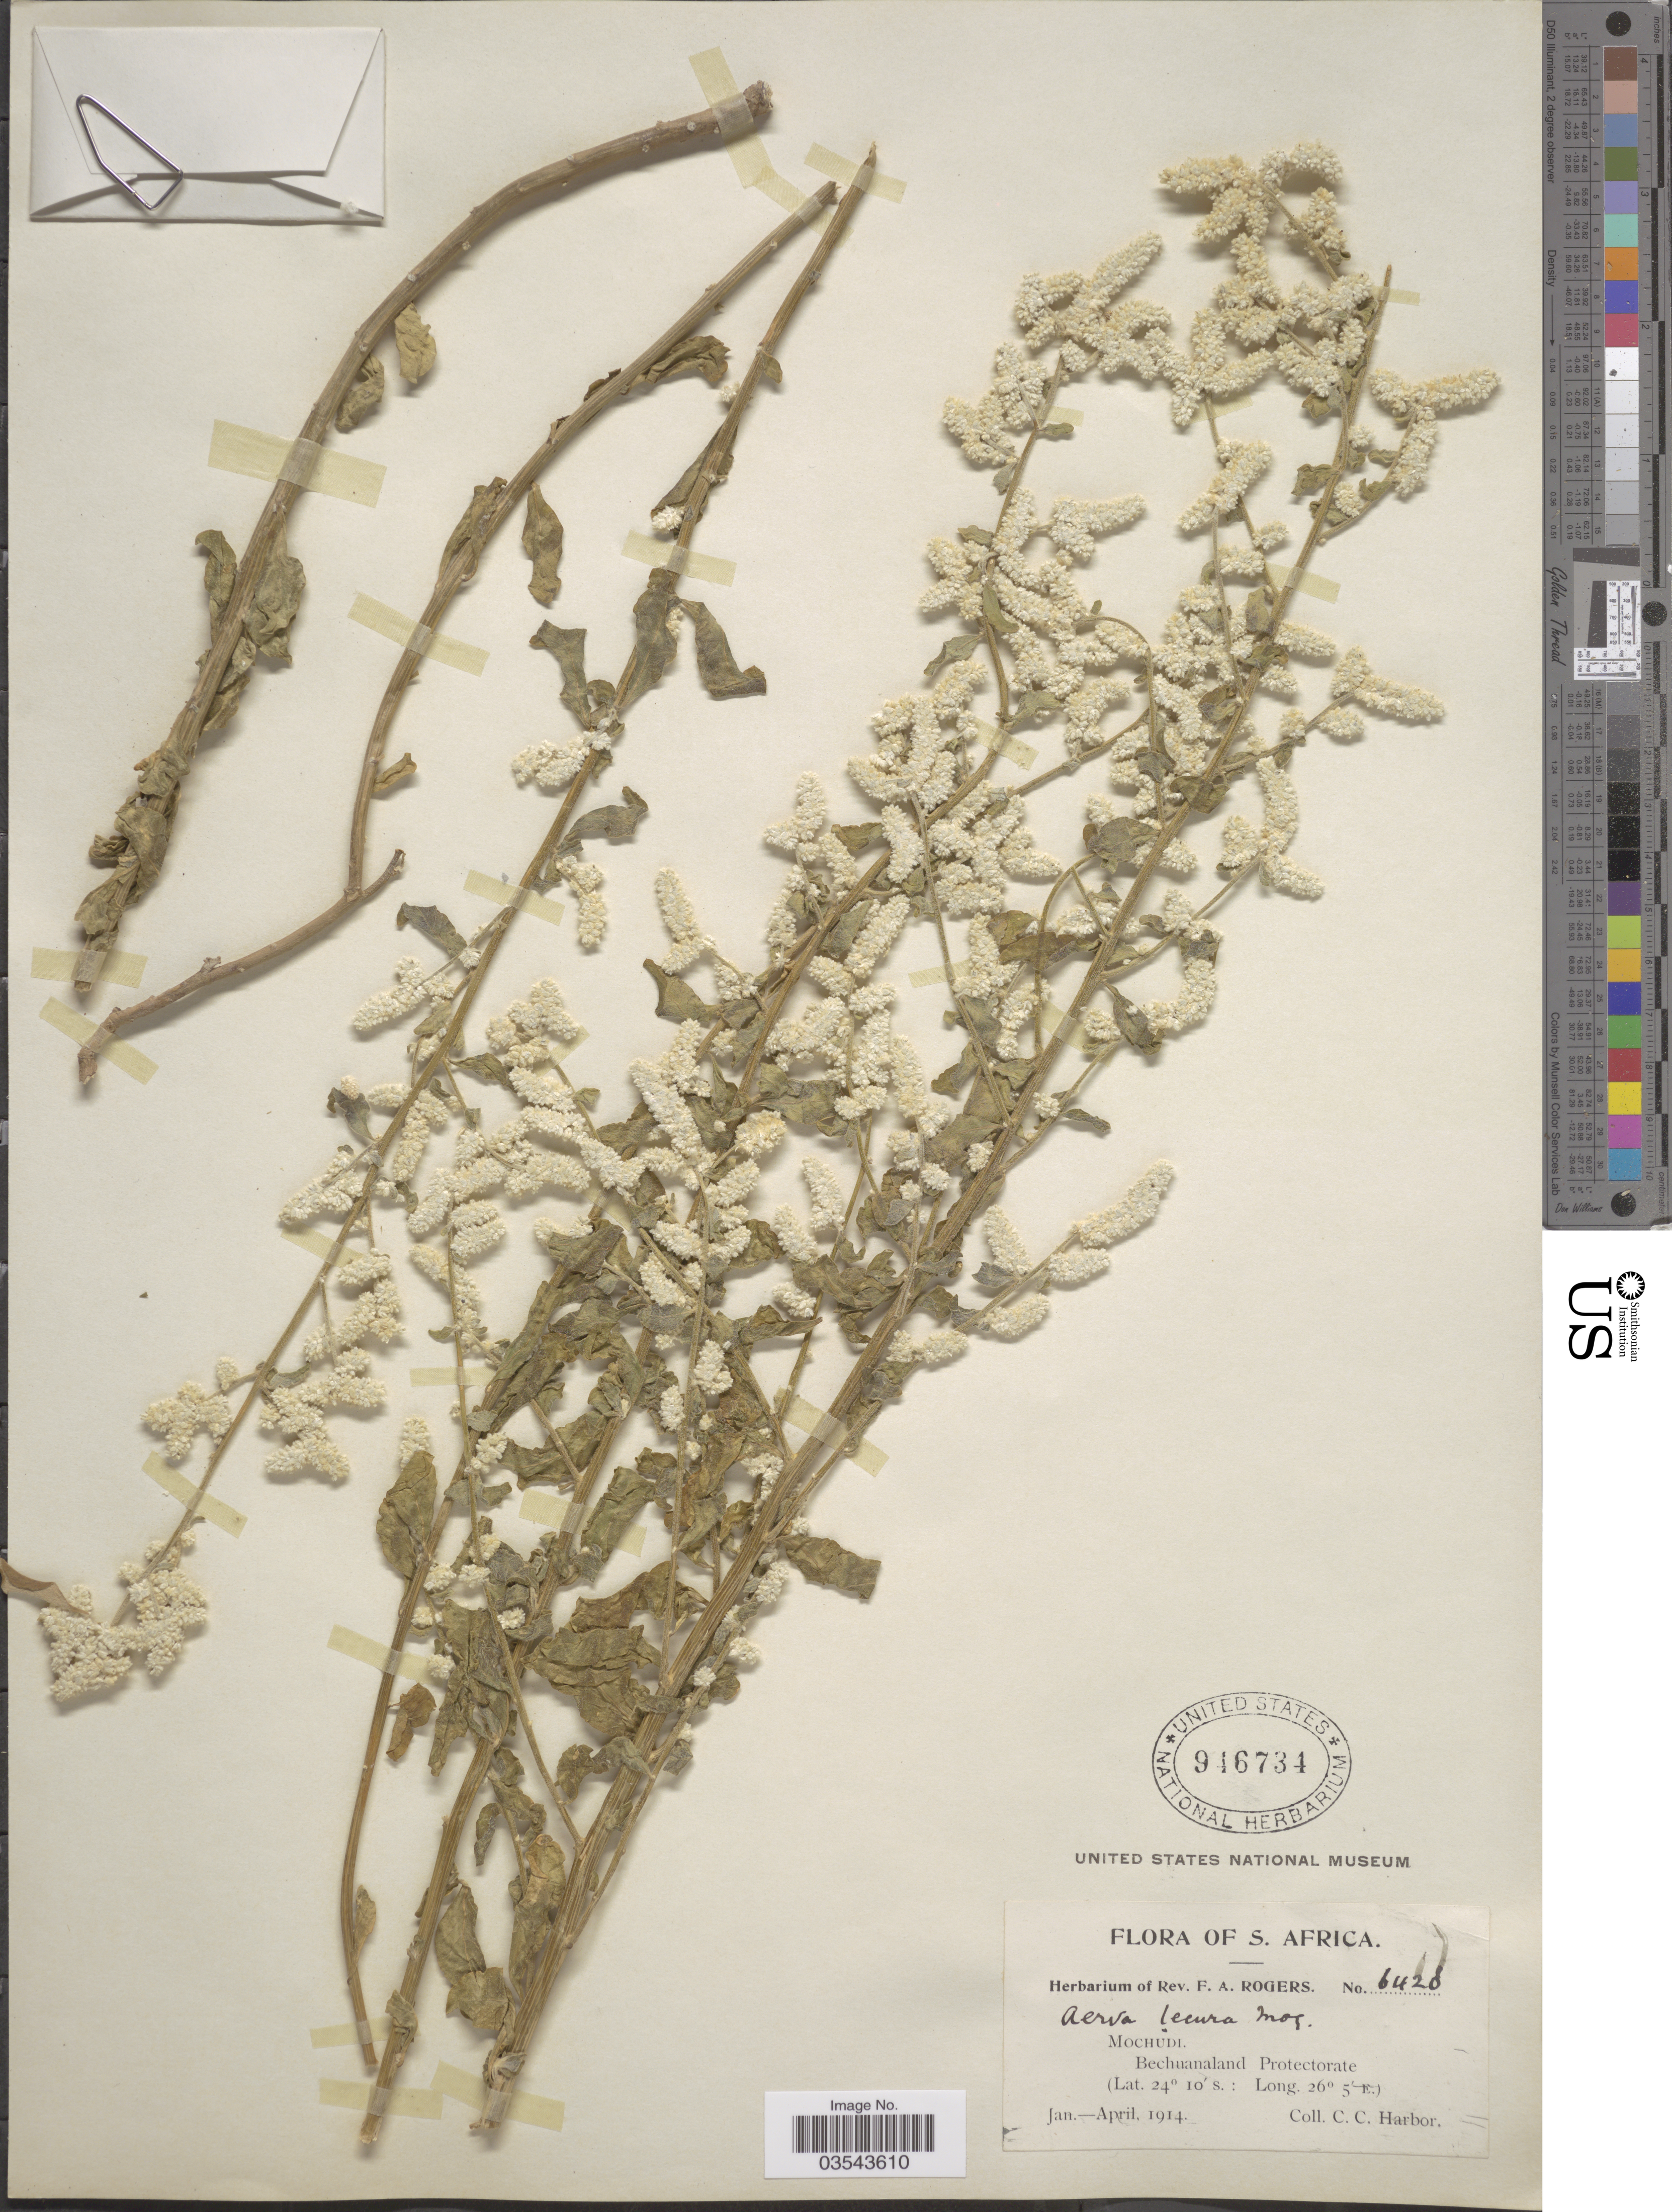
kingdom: Plantae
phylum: Tracheophyta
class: Magnoliopsida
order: Caryophyllales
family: Amaranthaceae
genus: Ouret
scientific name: Ouret lecura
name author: (Moq.) Kuntze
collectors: C. Harbor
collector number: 6420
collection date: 1914-01/1914-04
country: Botswana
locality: S. Africa. Mochudi. Bechuanaland Protectorate.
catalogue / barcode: US 946734